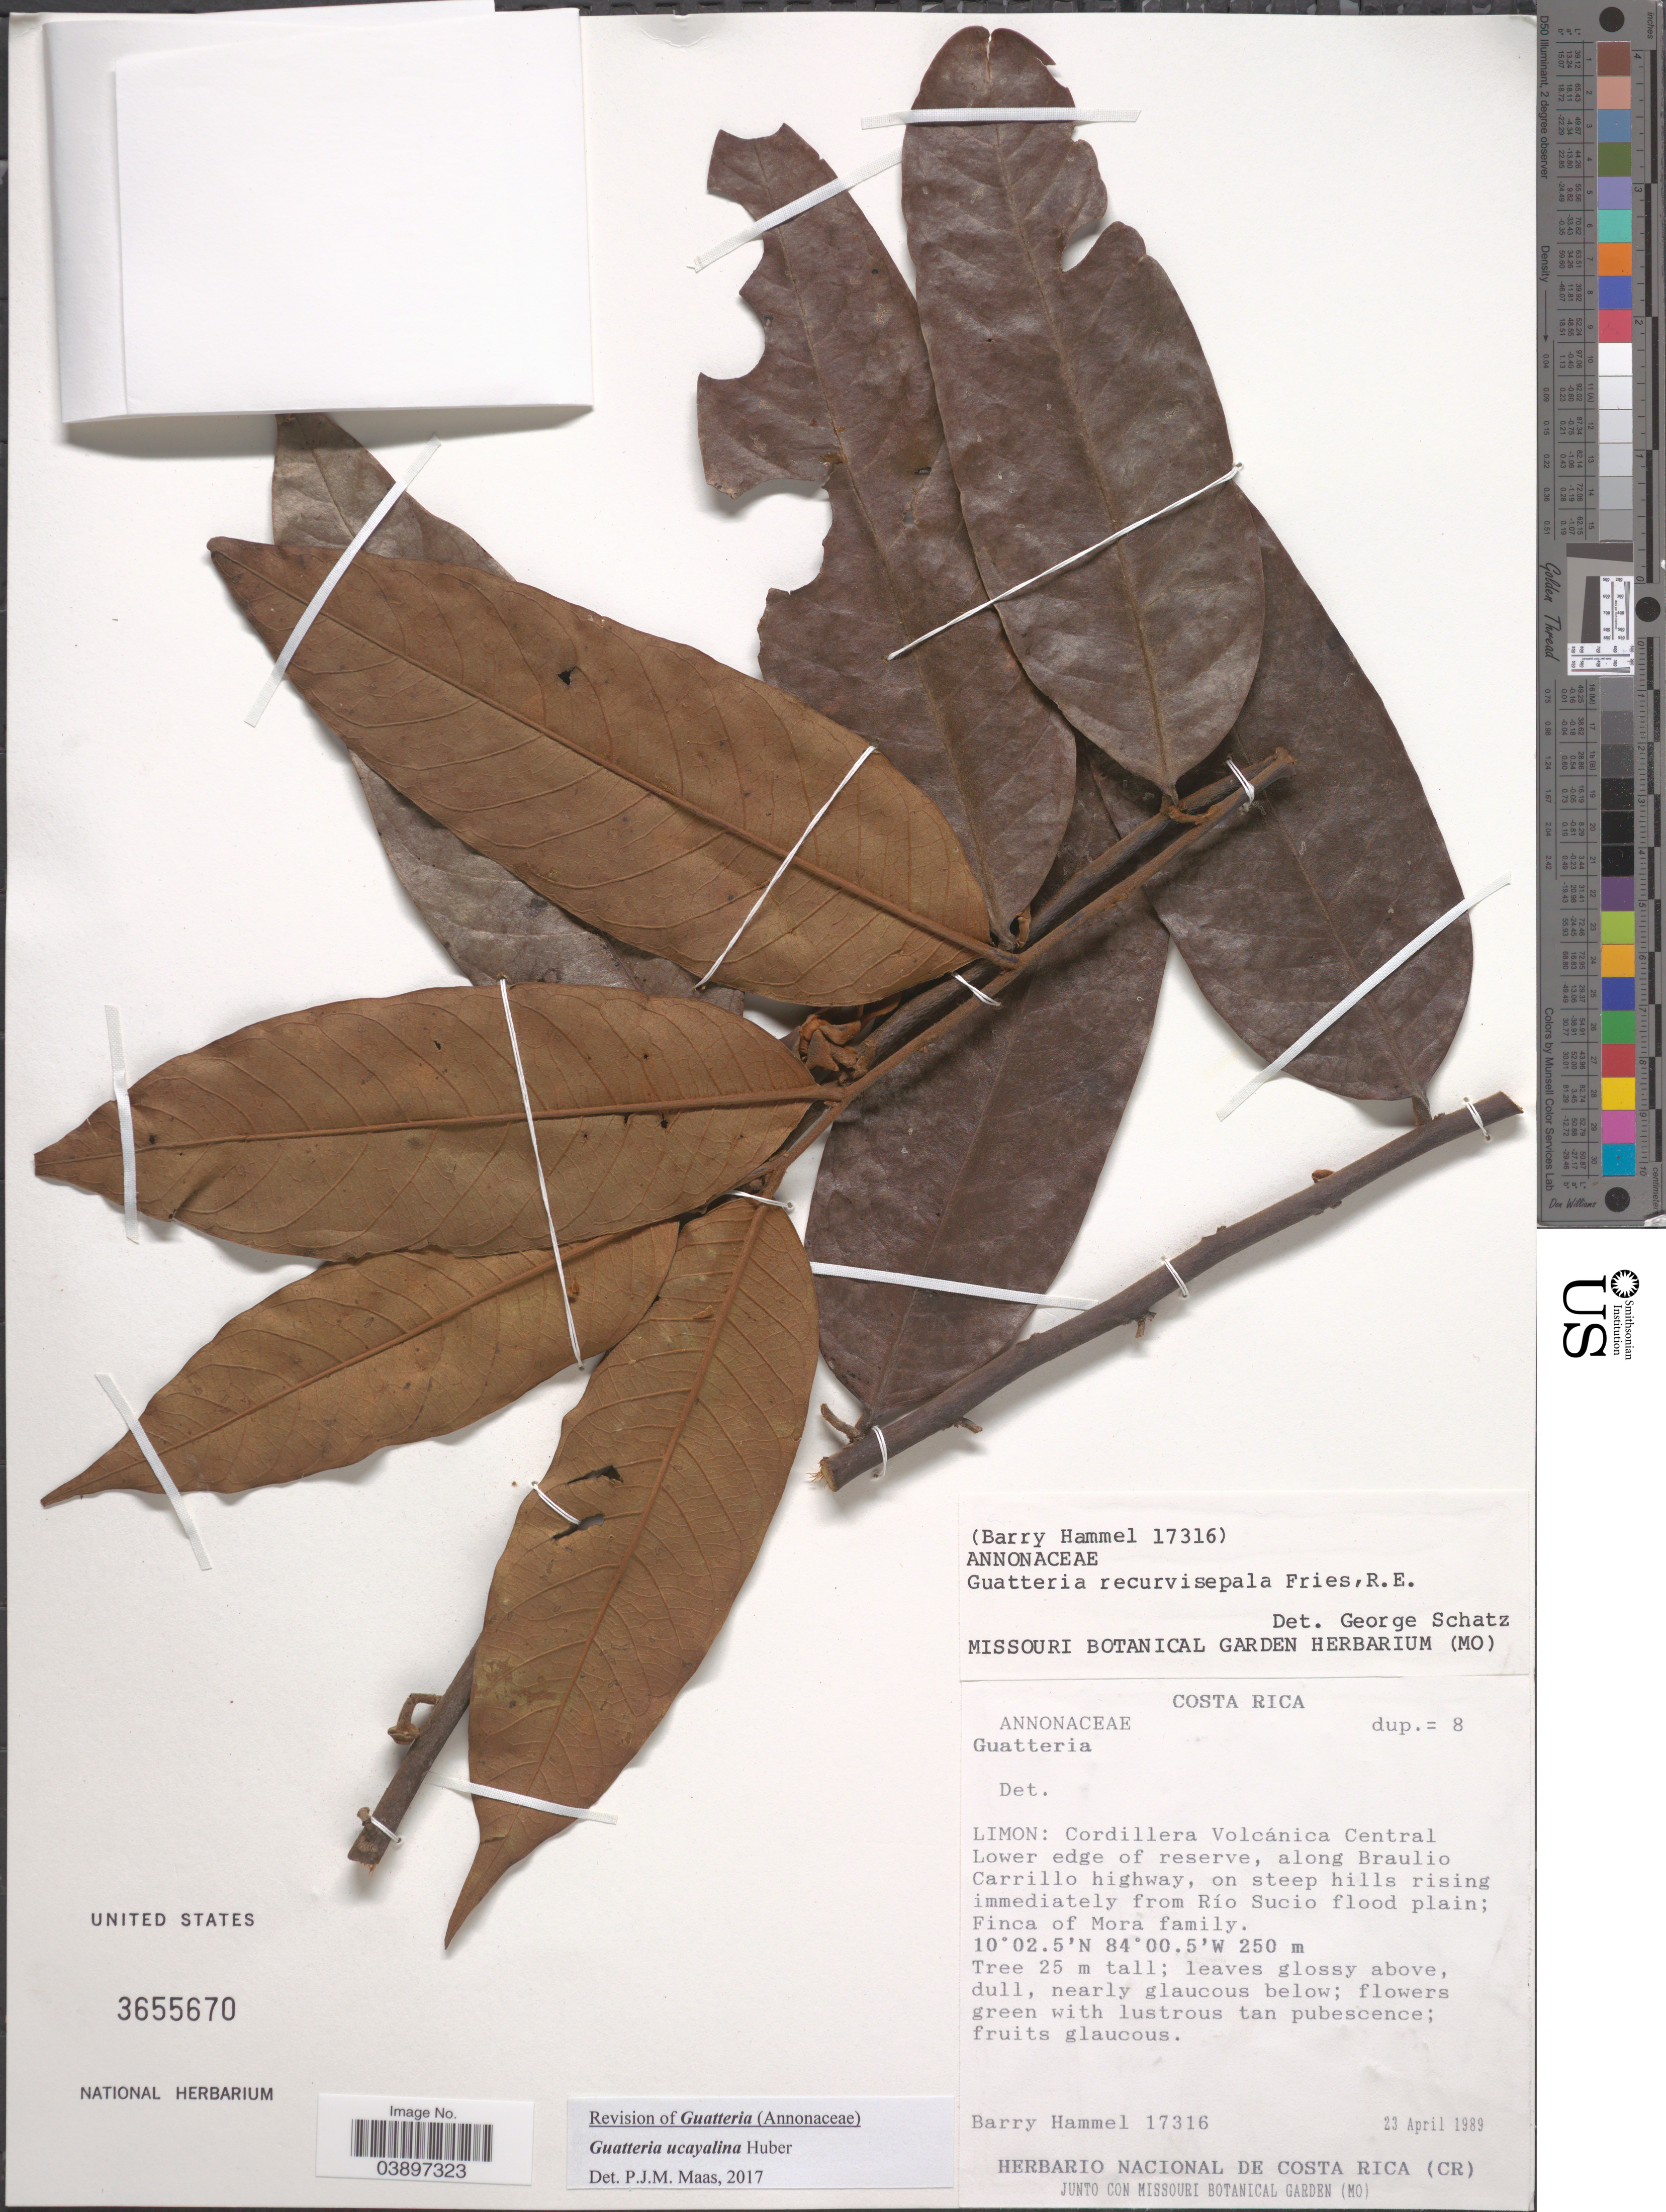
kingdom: Plantae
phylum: Tracheophyta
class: Magnoliopsida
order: Magnoliales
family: Annonaceae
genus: Guatteria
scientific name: Guatteria ucayalina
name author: Huber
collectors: B. Hammel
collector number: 17316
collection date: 1989-04-23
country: Costa Rica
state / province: Limón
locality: Cordillera Volcánica Central Lower edge of reserve, along Braulio Carrillo highway, on steep hills rising immediately from Río Sucio flood plain; Finca of Mora family.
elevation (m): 250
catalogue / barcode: US 3655670